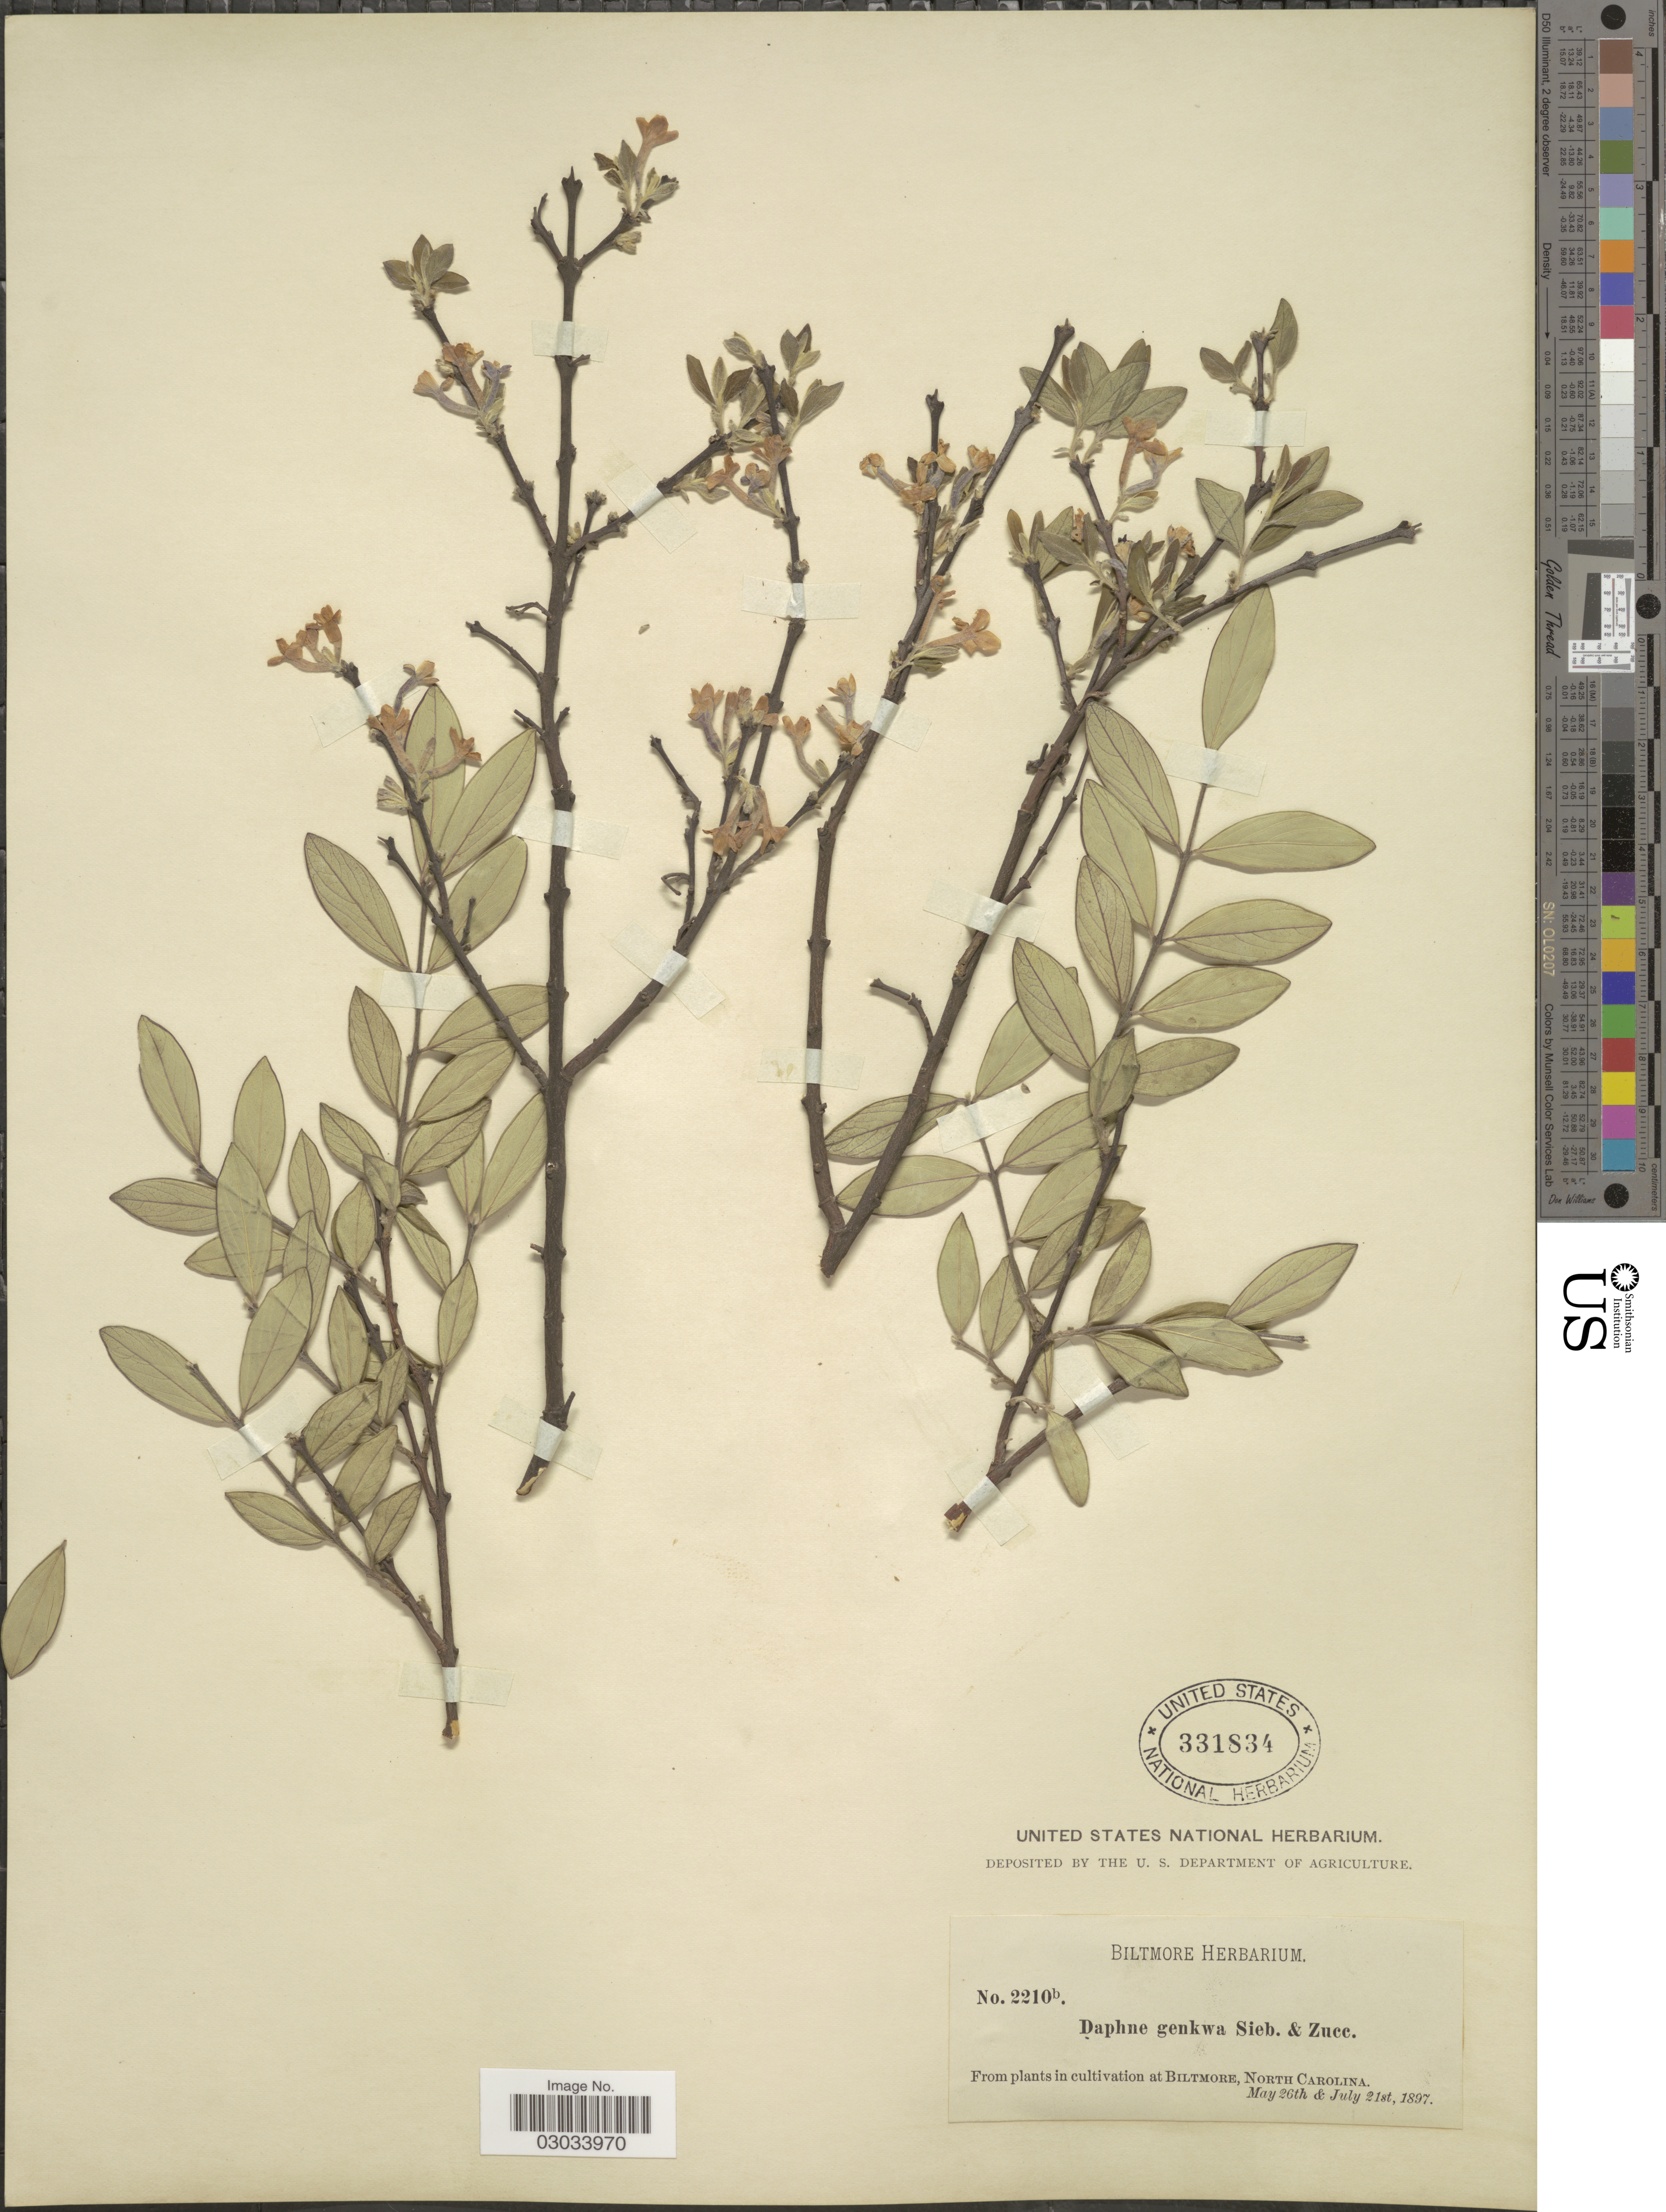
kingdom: Plantae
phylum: Tracheophyta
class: Magnoliopsida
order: Malvales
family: Thymelaeaceae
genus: Daphne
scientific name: Daphne genkwa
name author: Siebold & Zucc.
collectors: ex herb. Biltmore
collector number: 2210b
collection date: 1897-05-26/1897-07-21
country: United States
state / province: North Carolina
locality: In cultivation in Biltmore, North Carolina.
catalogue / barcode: US 331834